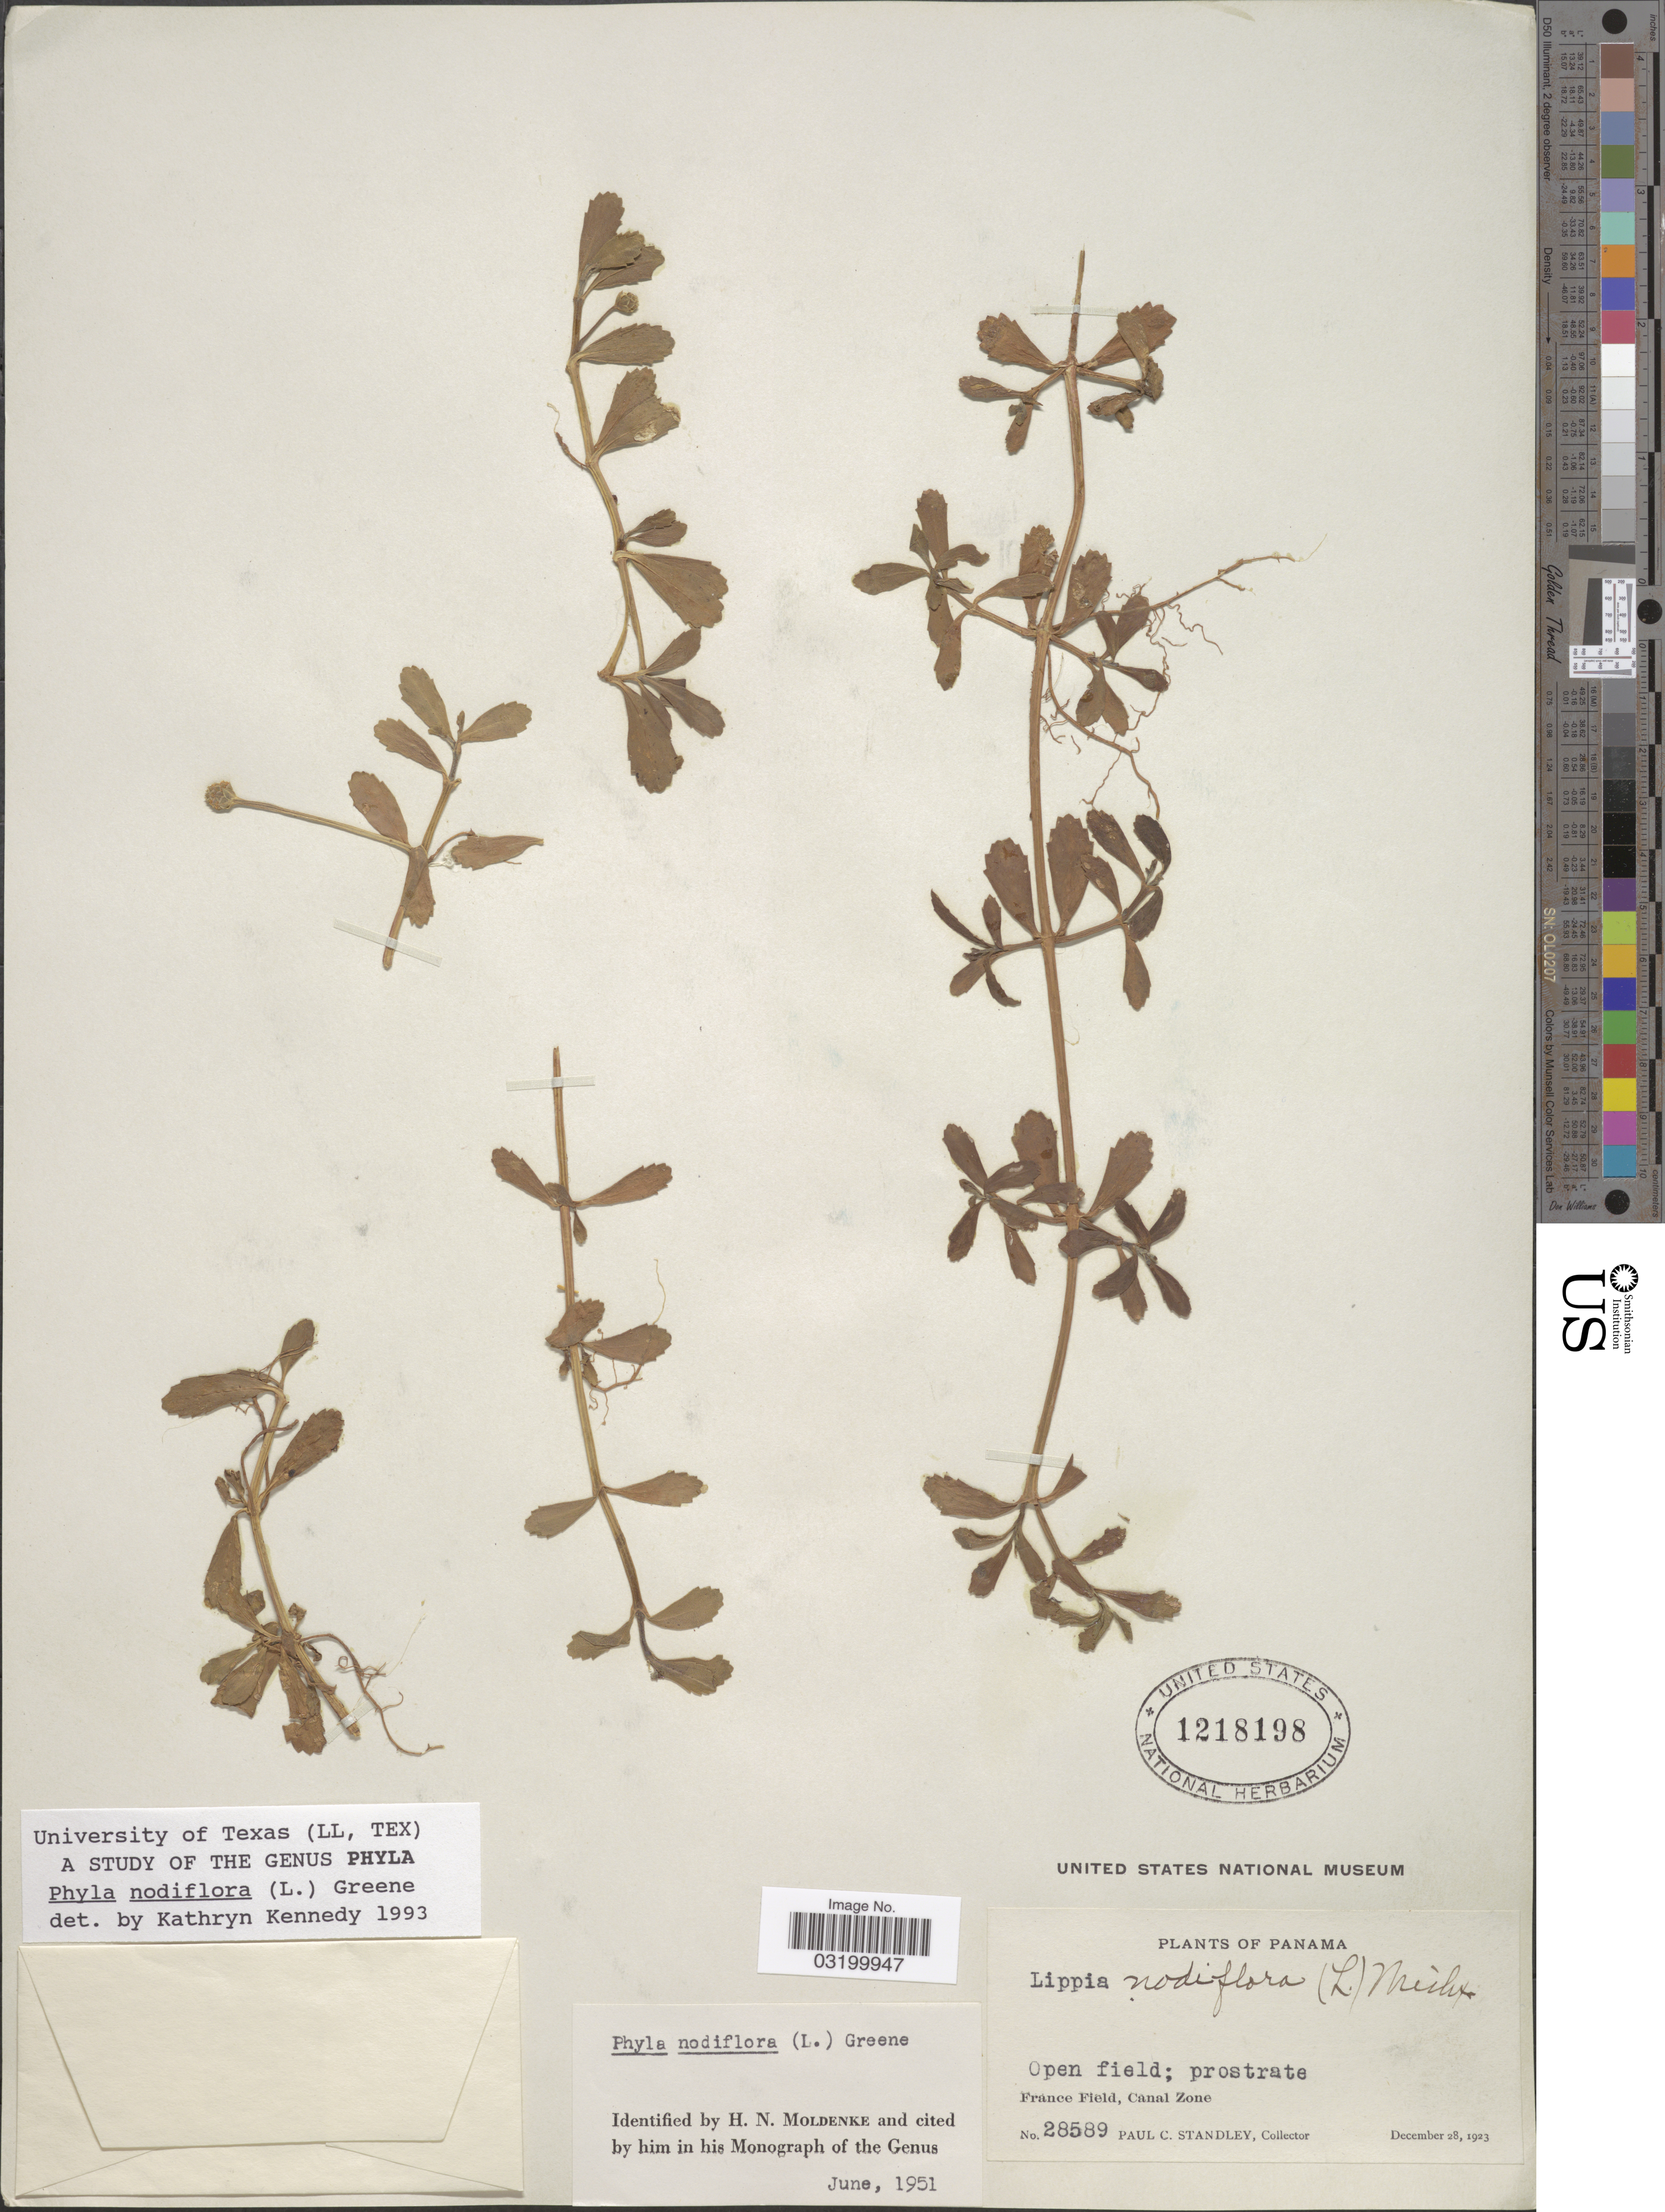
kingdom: Plantae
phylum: Tracheophyta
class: Magnoliopsida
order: Lamiales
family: Verbenaceae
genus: Phyla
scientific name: Phyla nodiflora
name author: (L.) Greene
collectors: P. C. Standley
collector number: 28589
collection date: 1923-12-28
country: Panama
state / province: Colón / Panamá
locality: France Field, Canal Zone.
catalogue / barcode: US 1218198